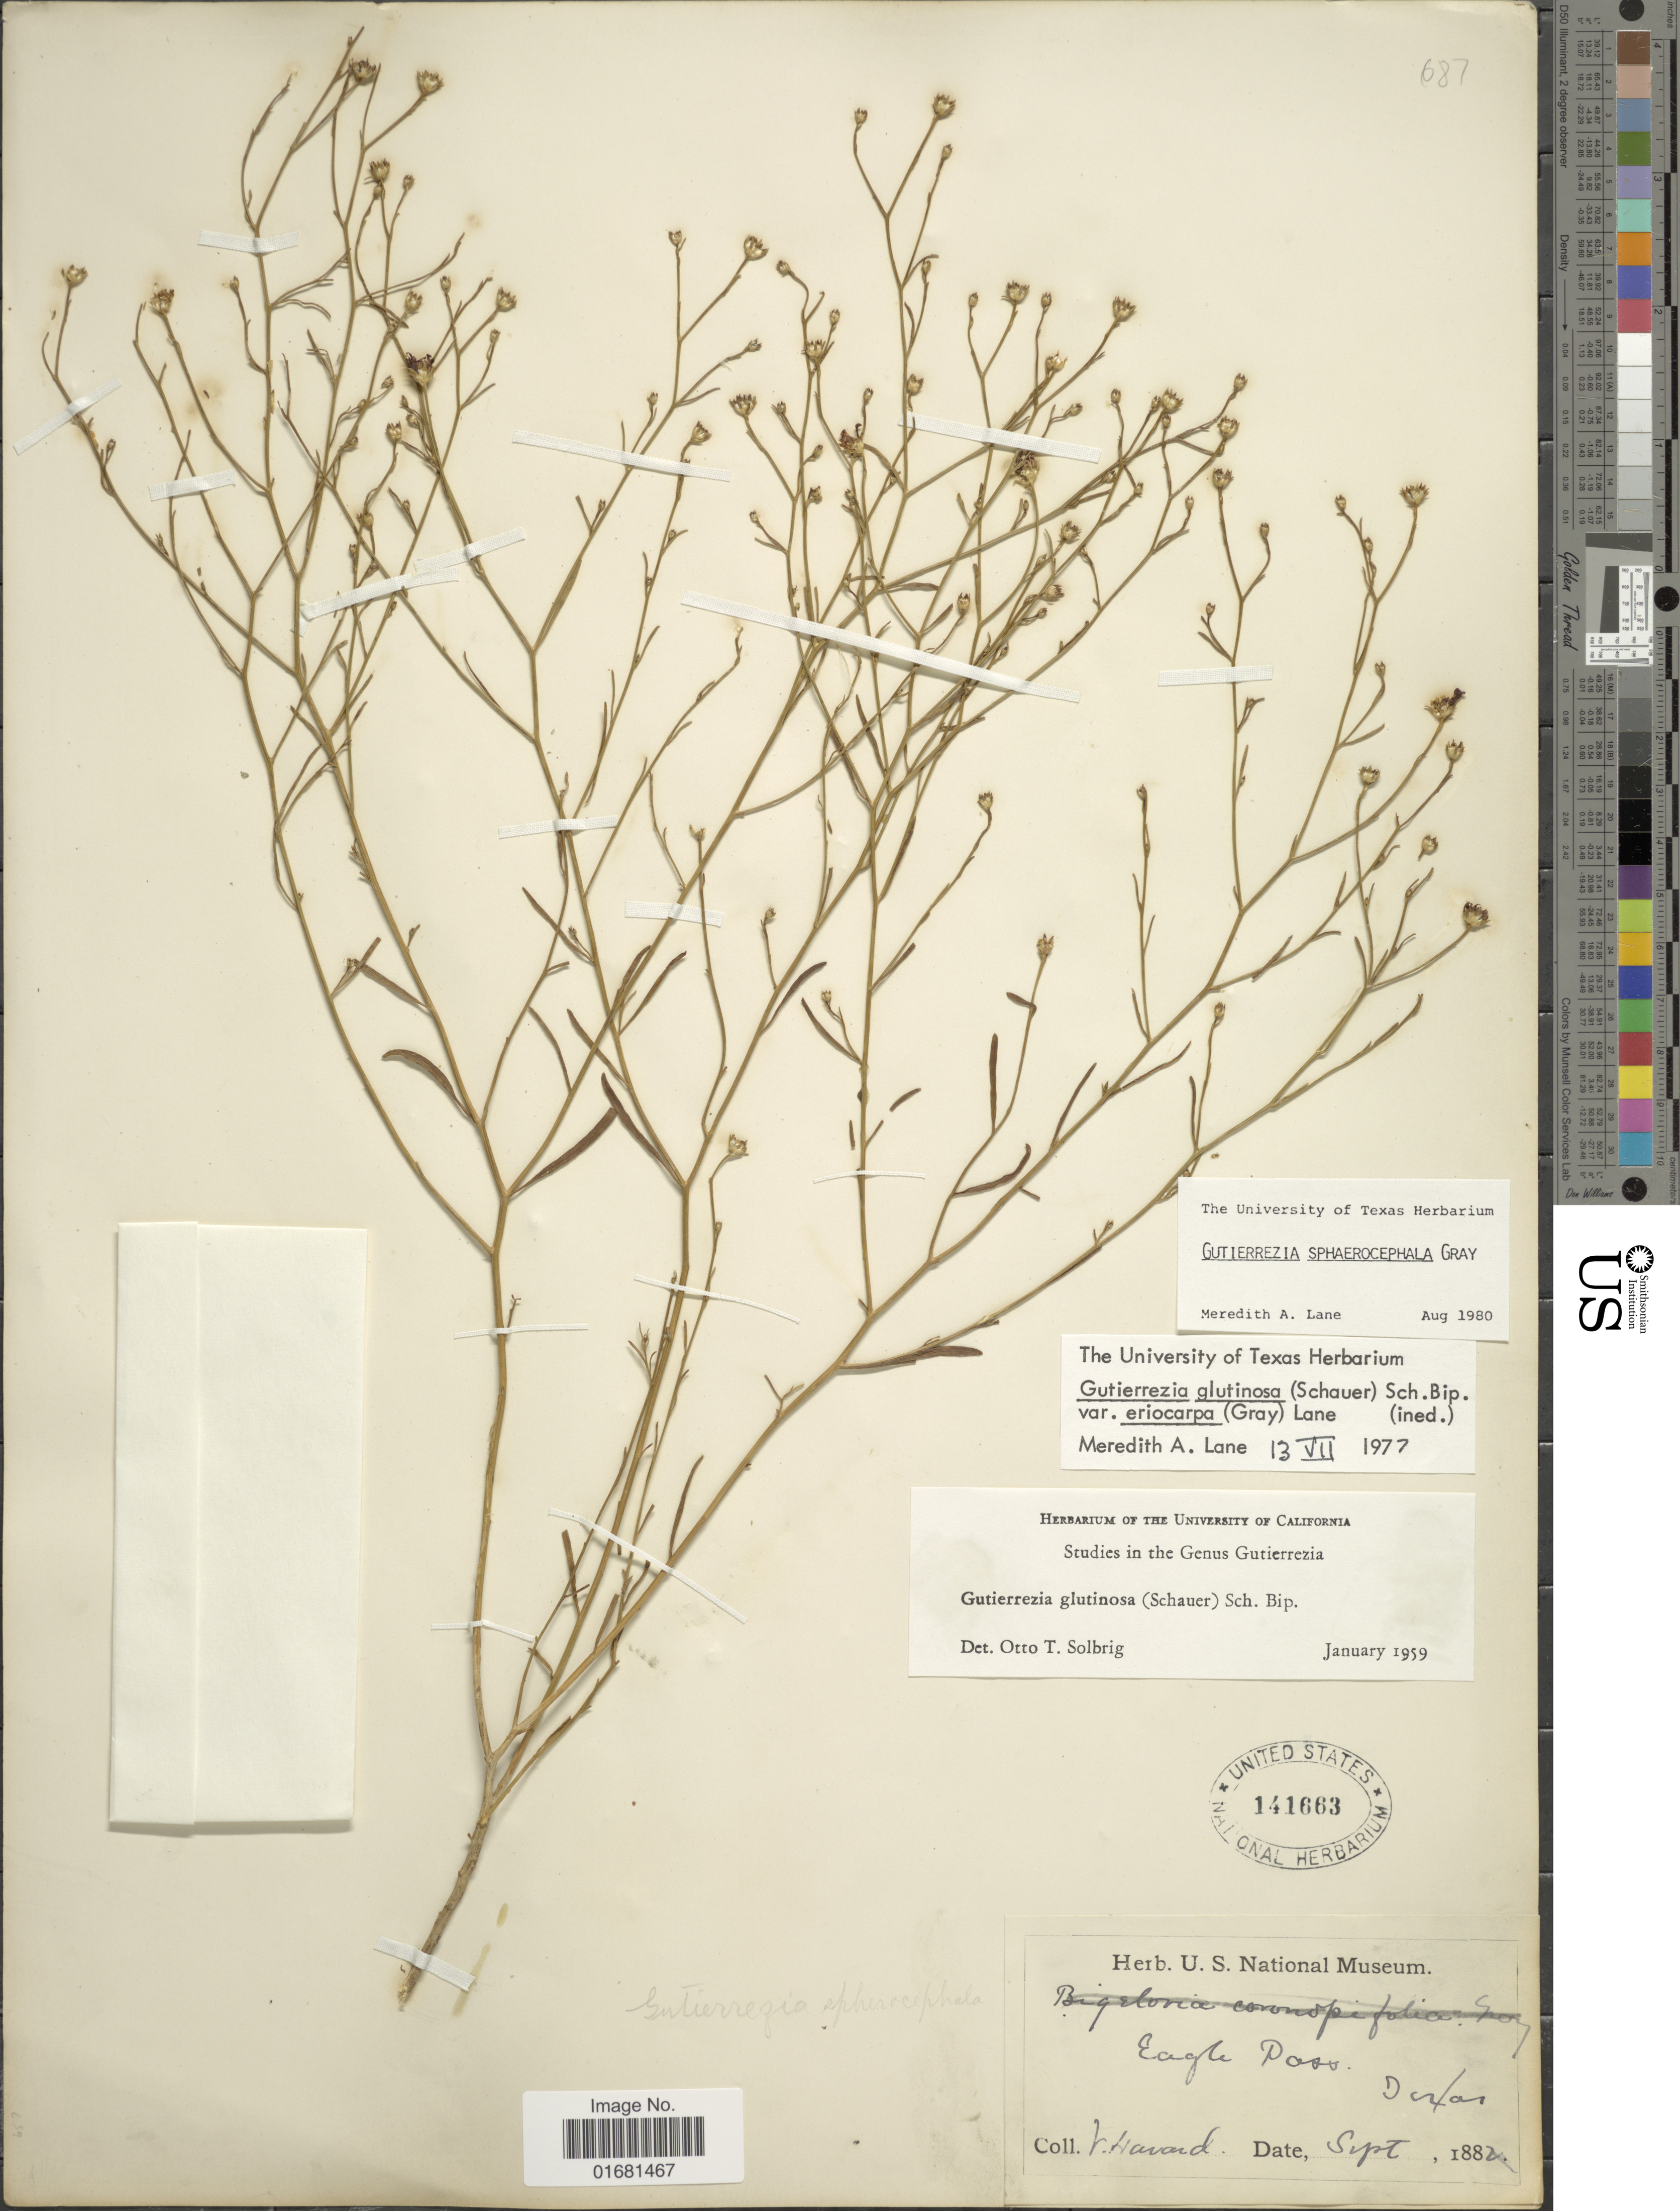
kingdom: Plantae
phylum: Tracheophyta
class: Magnoliopsida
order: Asterales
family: Asteraceae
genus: Gutierrezia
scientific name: Gutierrezia sphaerocephala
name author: A. Gray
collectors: V. Havard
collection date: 1882-09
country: United States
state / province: Texas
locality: Eagle Pass,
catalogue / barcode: US 141663